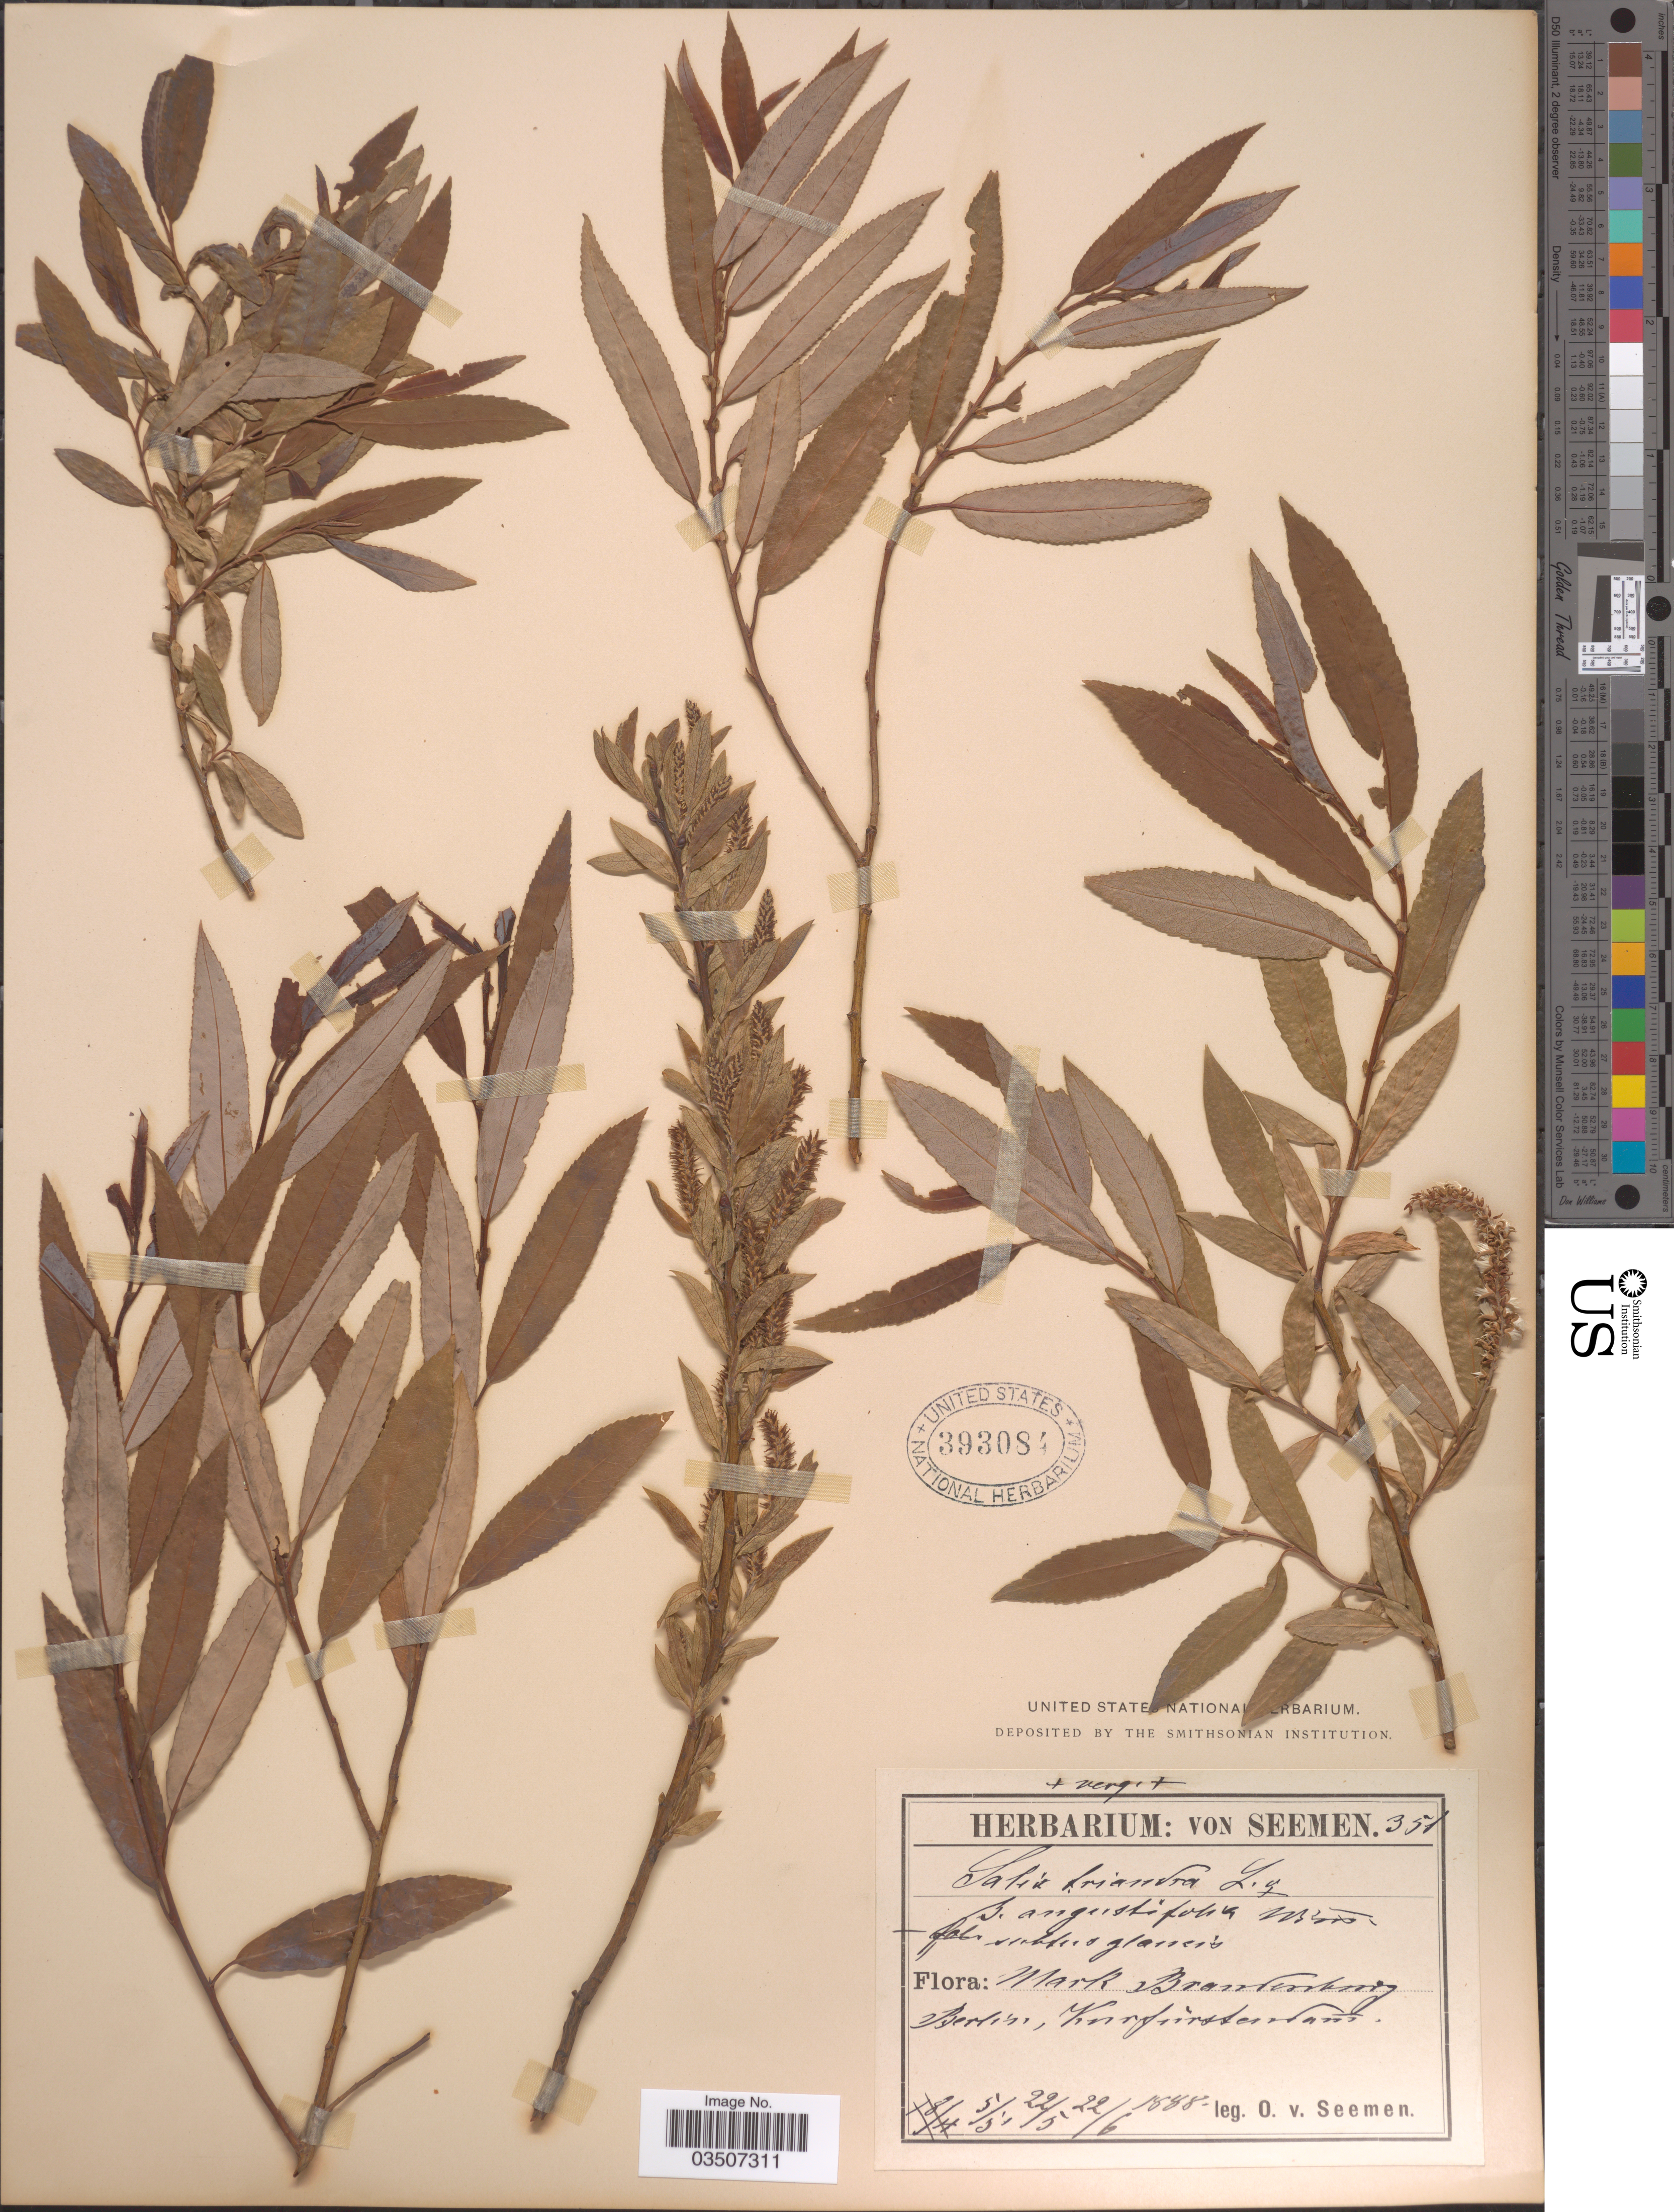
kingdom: Plantae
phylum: Tracheophyta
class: Magnoliopsida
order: Malpighiales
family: Salicaceae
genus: Salix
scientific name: Salix triandra f. angustifolia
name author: Wimm.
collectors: K. O. von Seemen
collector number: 351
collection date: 1888-05-05/1888-06-22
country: Germany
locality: Mark Brandenburg. Berlin, Kurfürstendam.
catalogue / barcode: US 393084